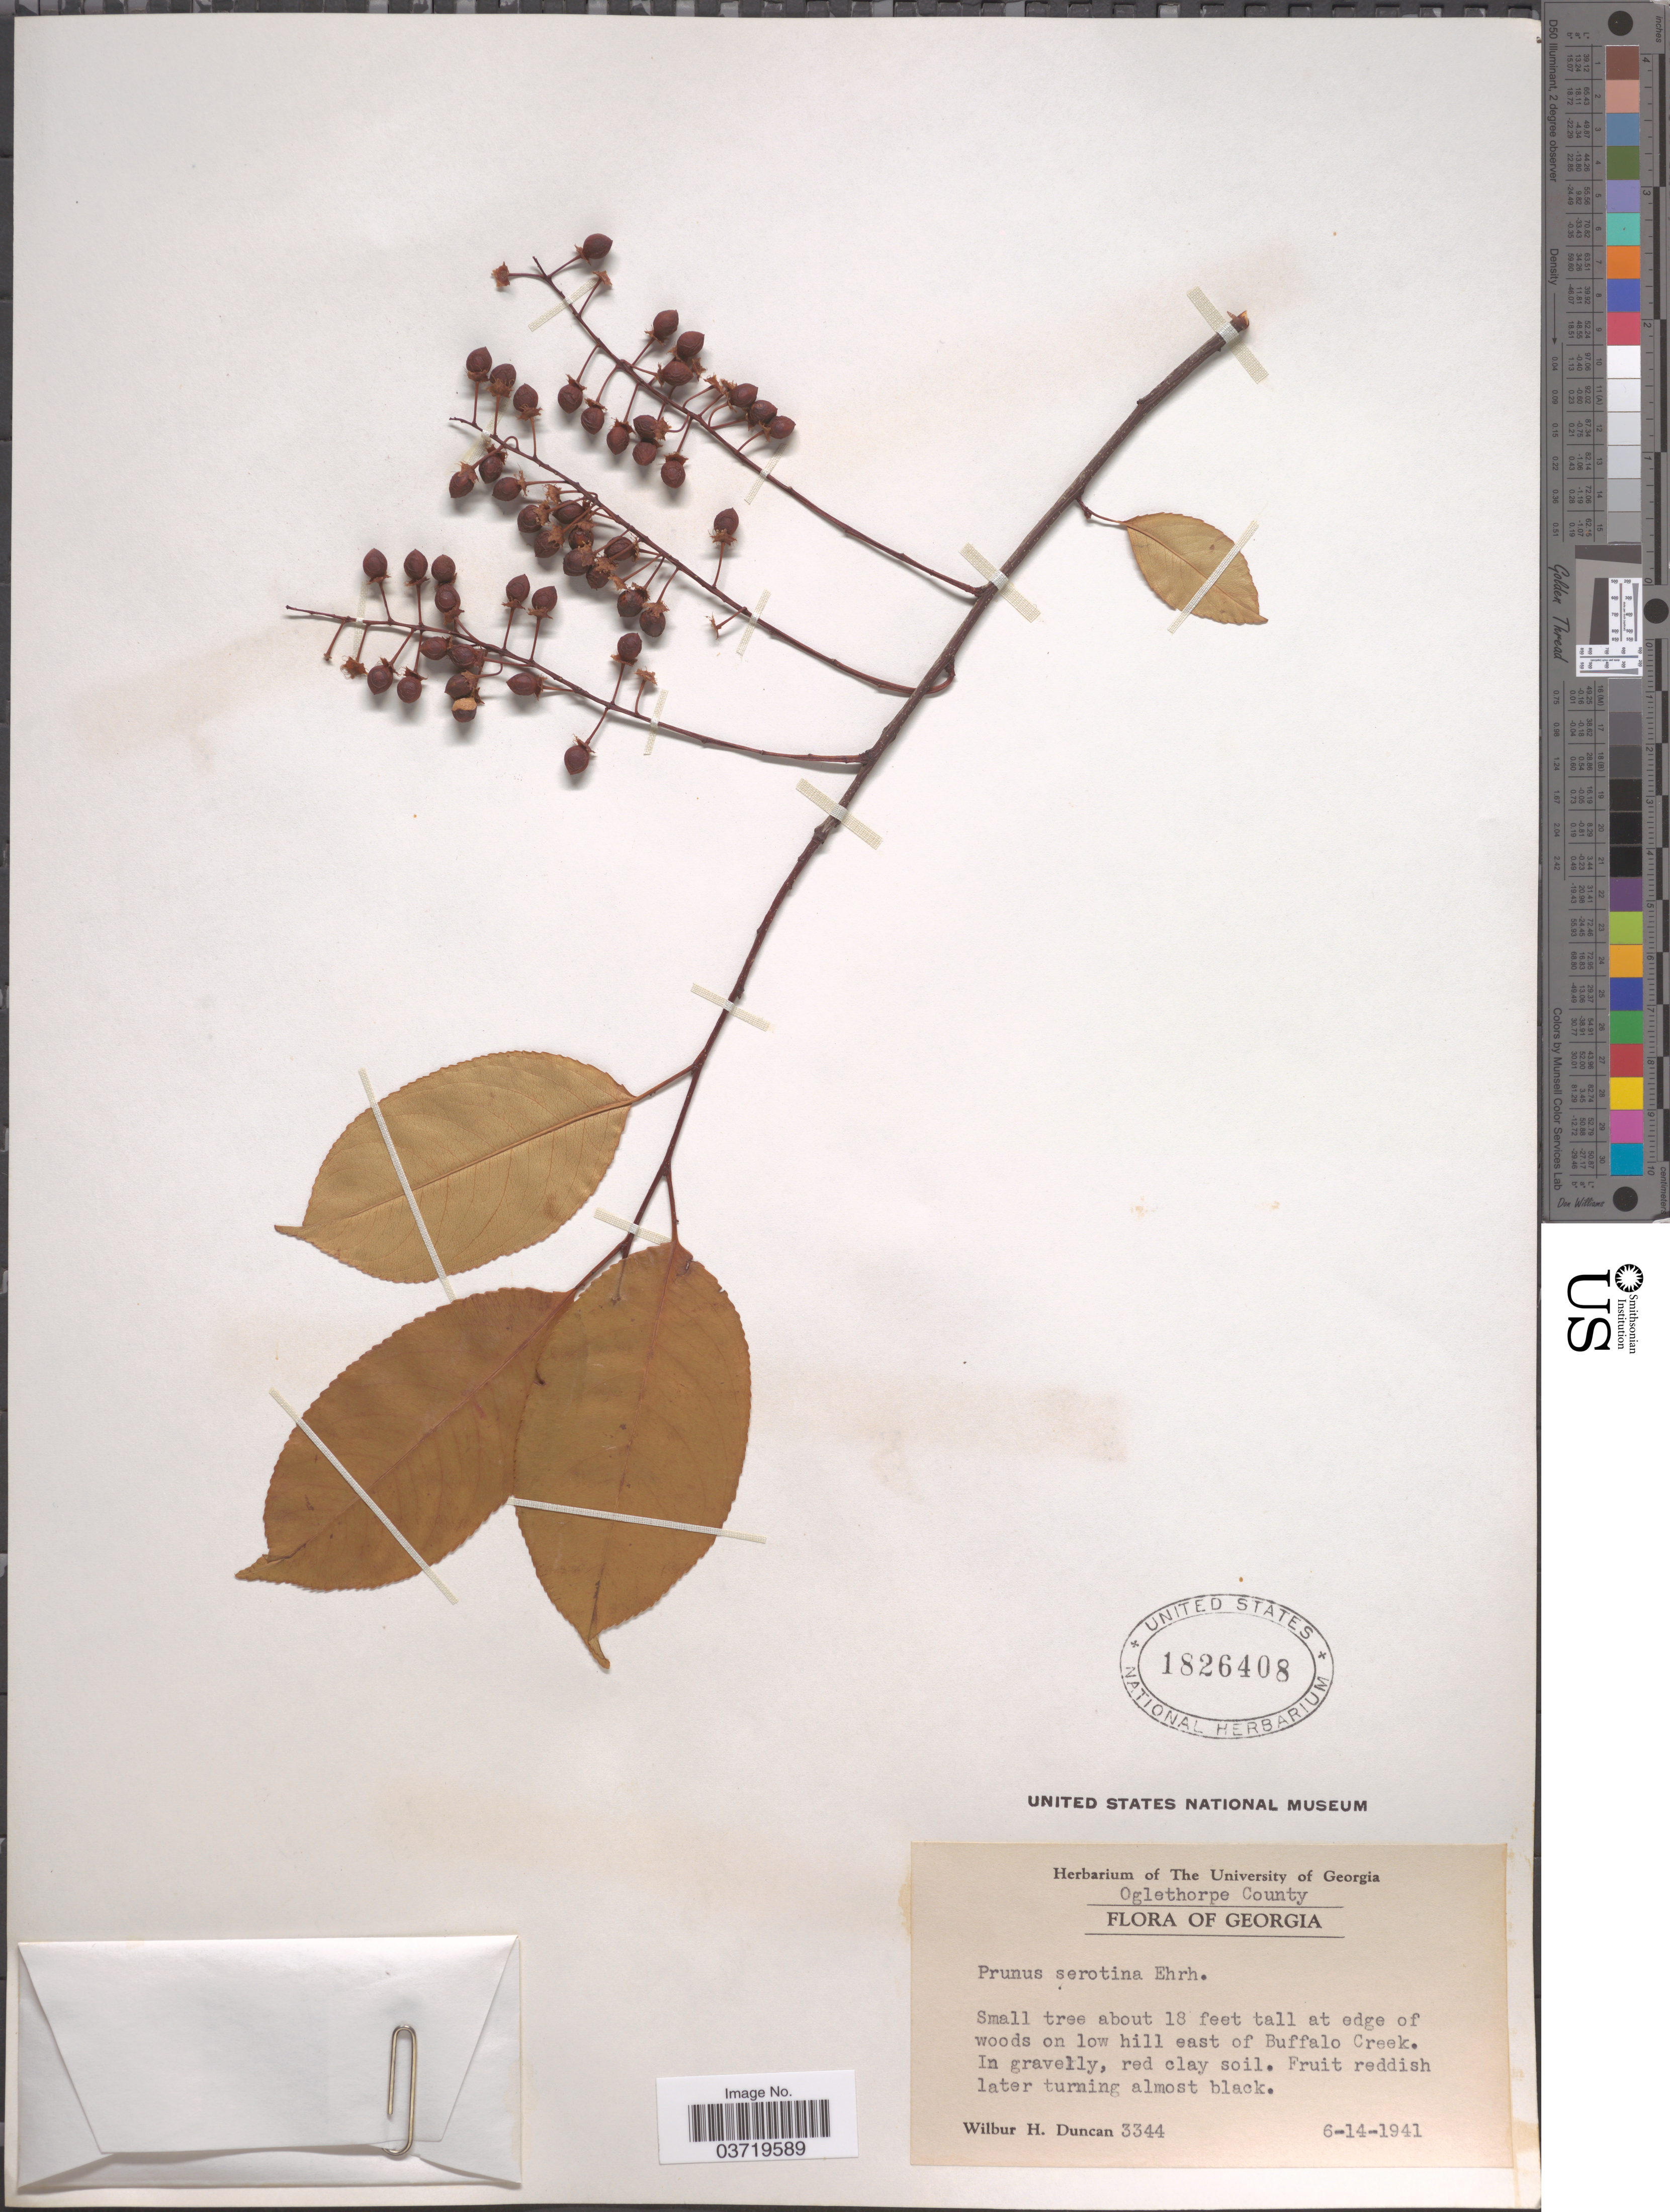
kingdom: Plantae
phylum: Tracheophyta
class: Magnoliopsida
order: Rosales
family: Rosaceae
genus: Prunus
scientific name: Prunus serotina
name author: Ehrh.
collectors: W. H. Duncan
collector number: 3344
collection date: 1941-06-14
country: United States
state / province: Georgia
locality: Oglethorpe County. At edge of woods on low hill east of Buffalo Creek.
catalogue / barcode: US 1826408